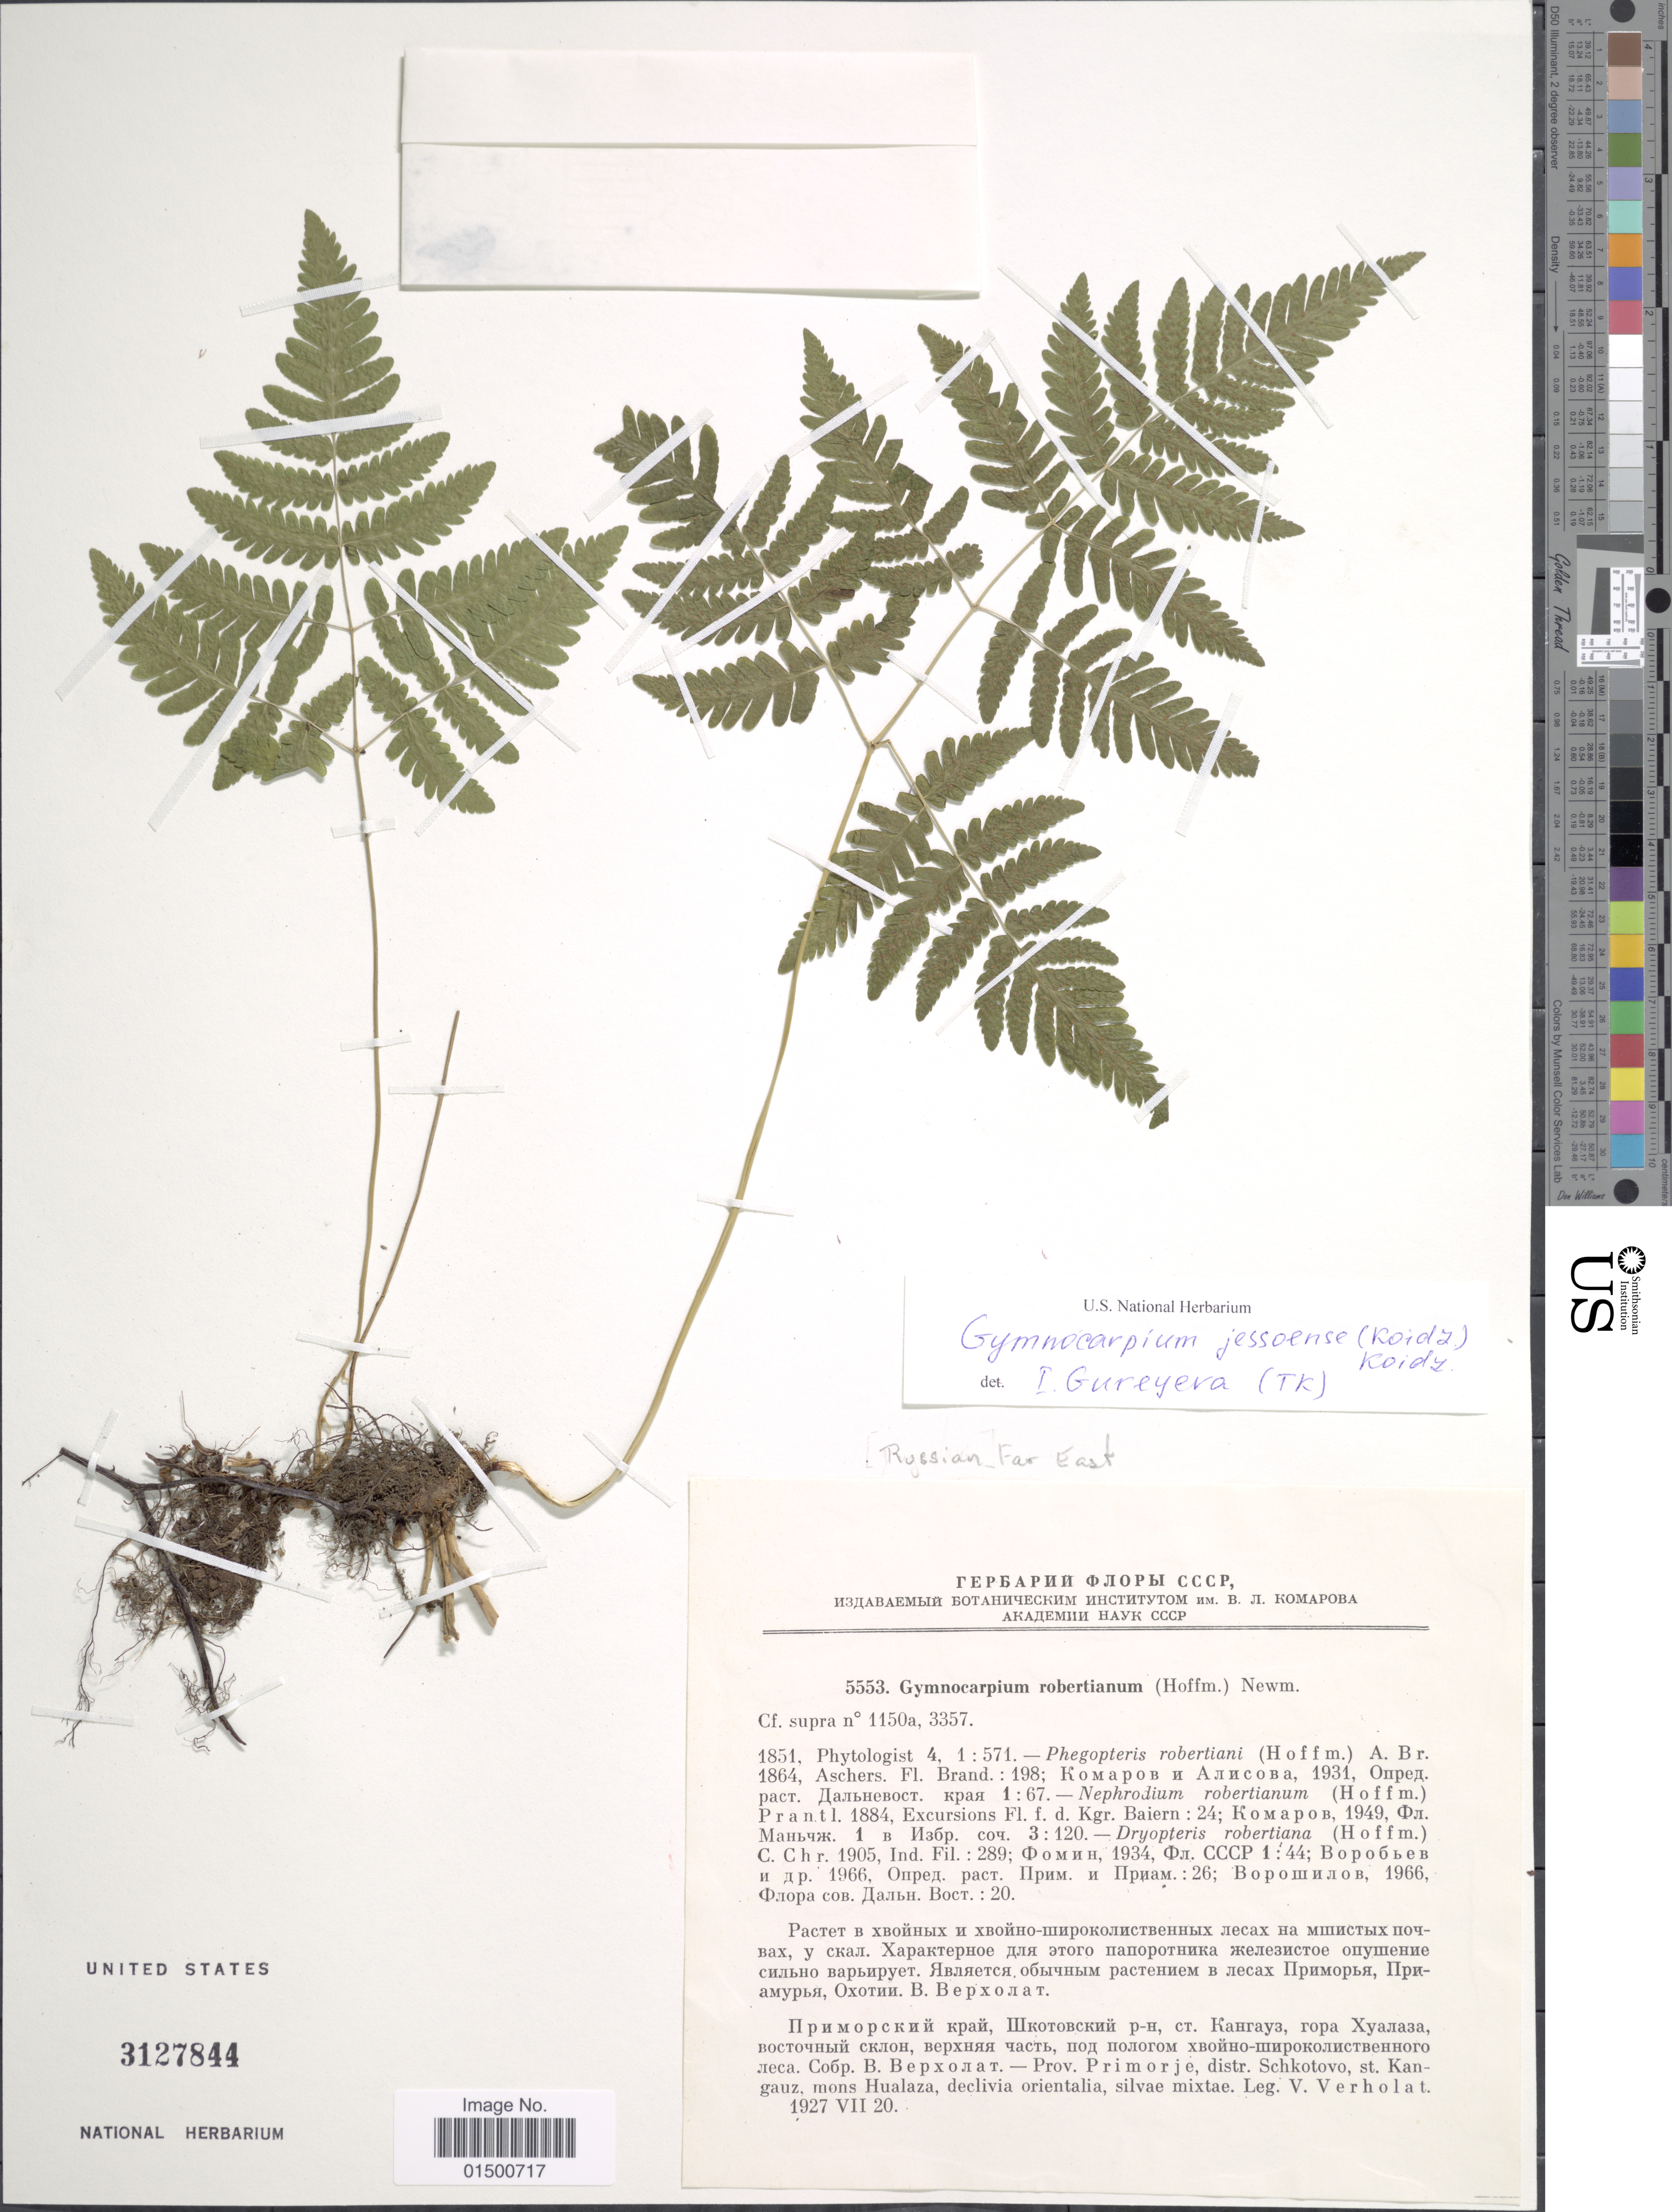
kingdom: Plantae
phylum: Tracheophyta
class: Polypodiopsida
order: Polypodiales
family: Cystopteridaceae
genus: Gymnocarpium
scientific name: Gymnocarpium jessoense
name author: (Koidz.) Koidz.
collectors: V. Verholat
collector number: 5553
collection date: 1927-07-20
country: Russian Federation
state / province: Primorsky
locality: Prov. Primorje, distr. Schkotovo, st. Kangauz, mons Hualaza, declivia orientalia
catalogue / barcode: US 3127844